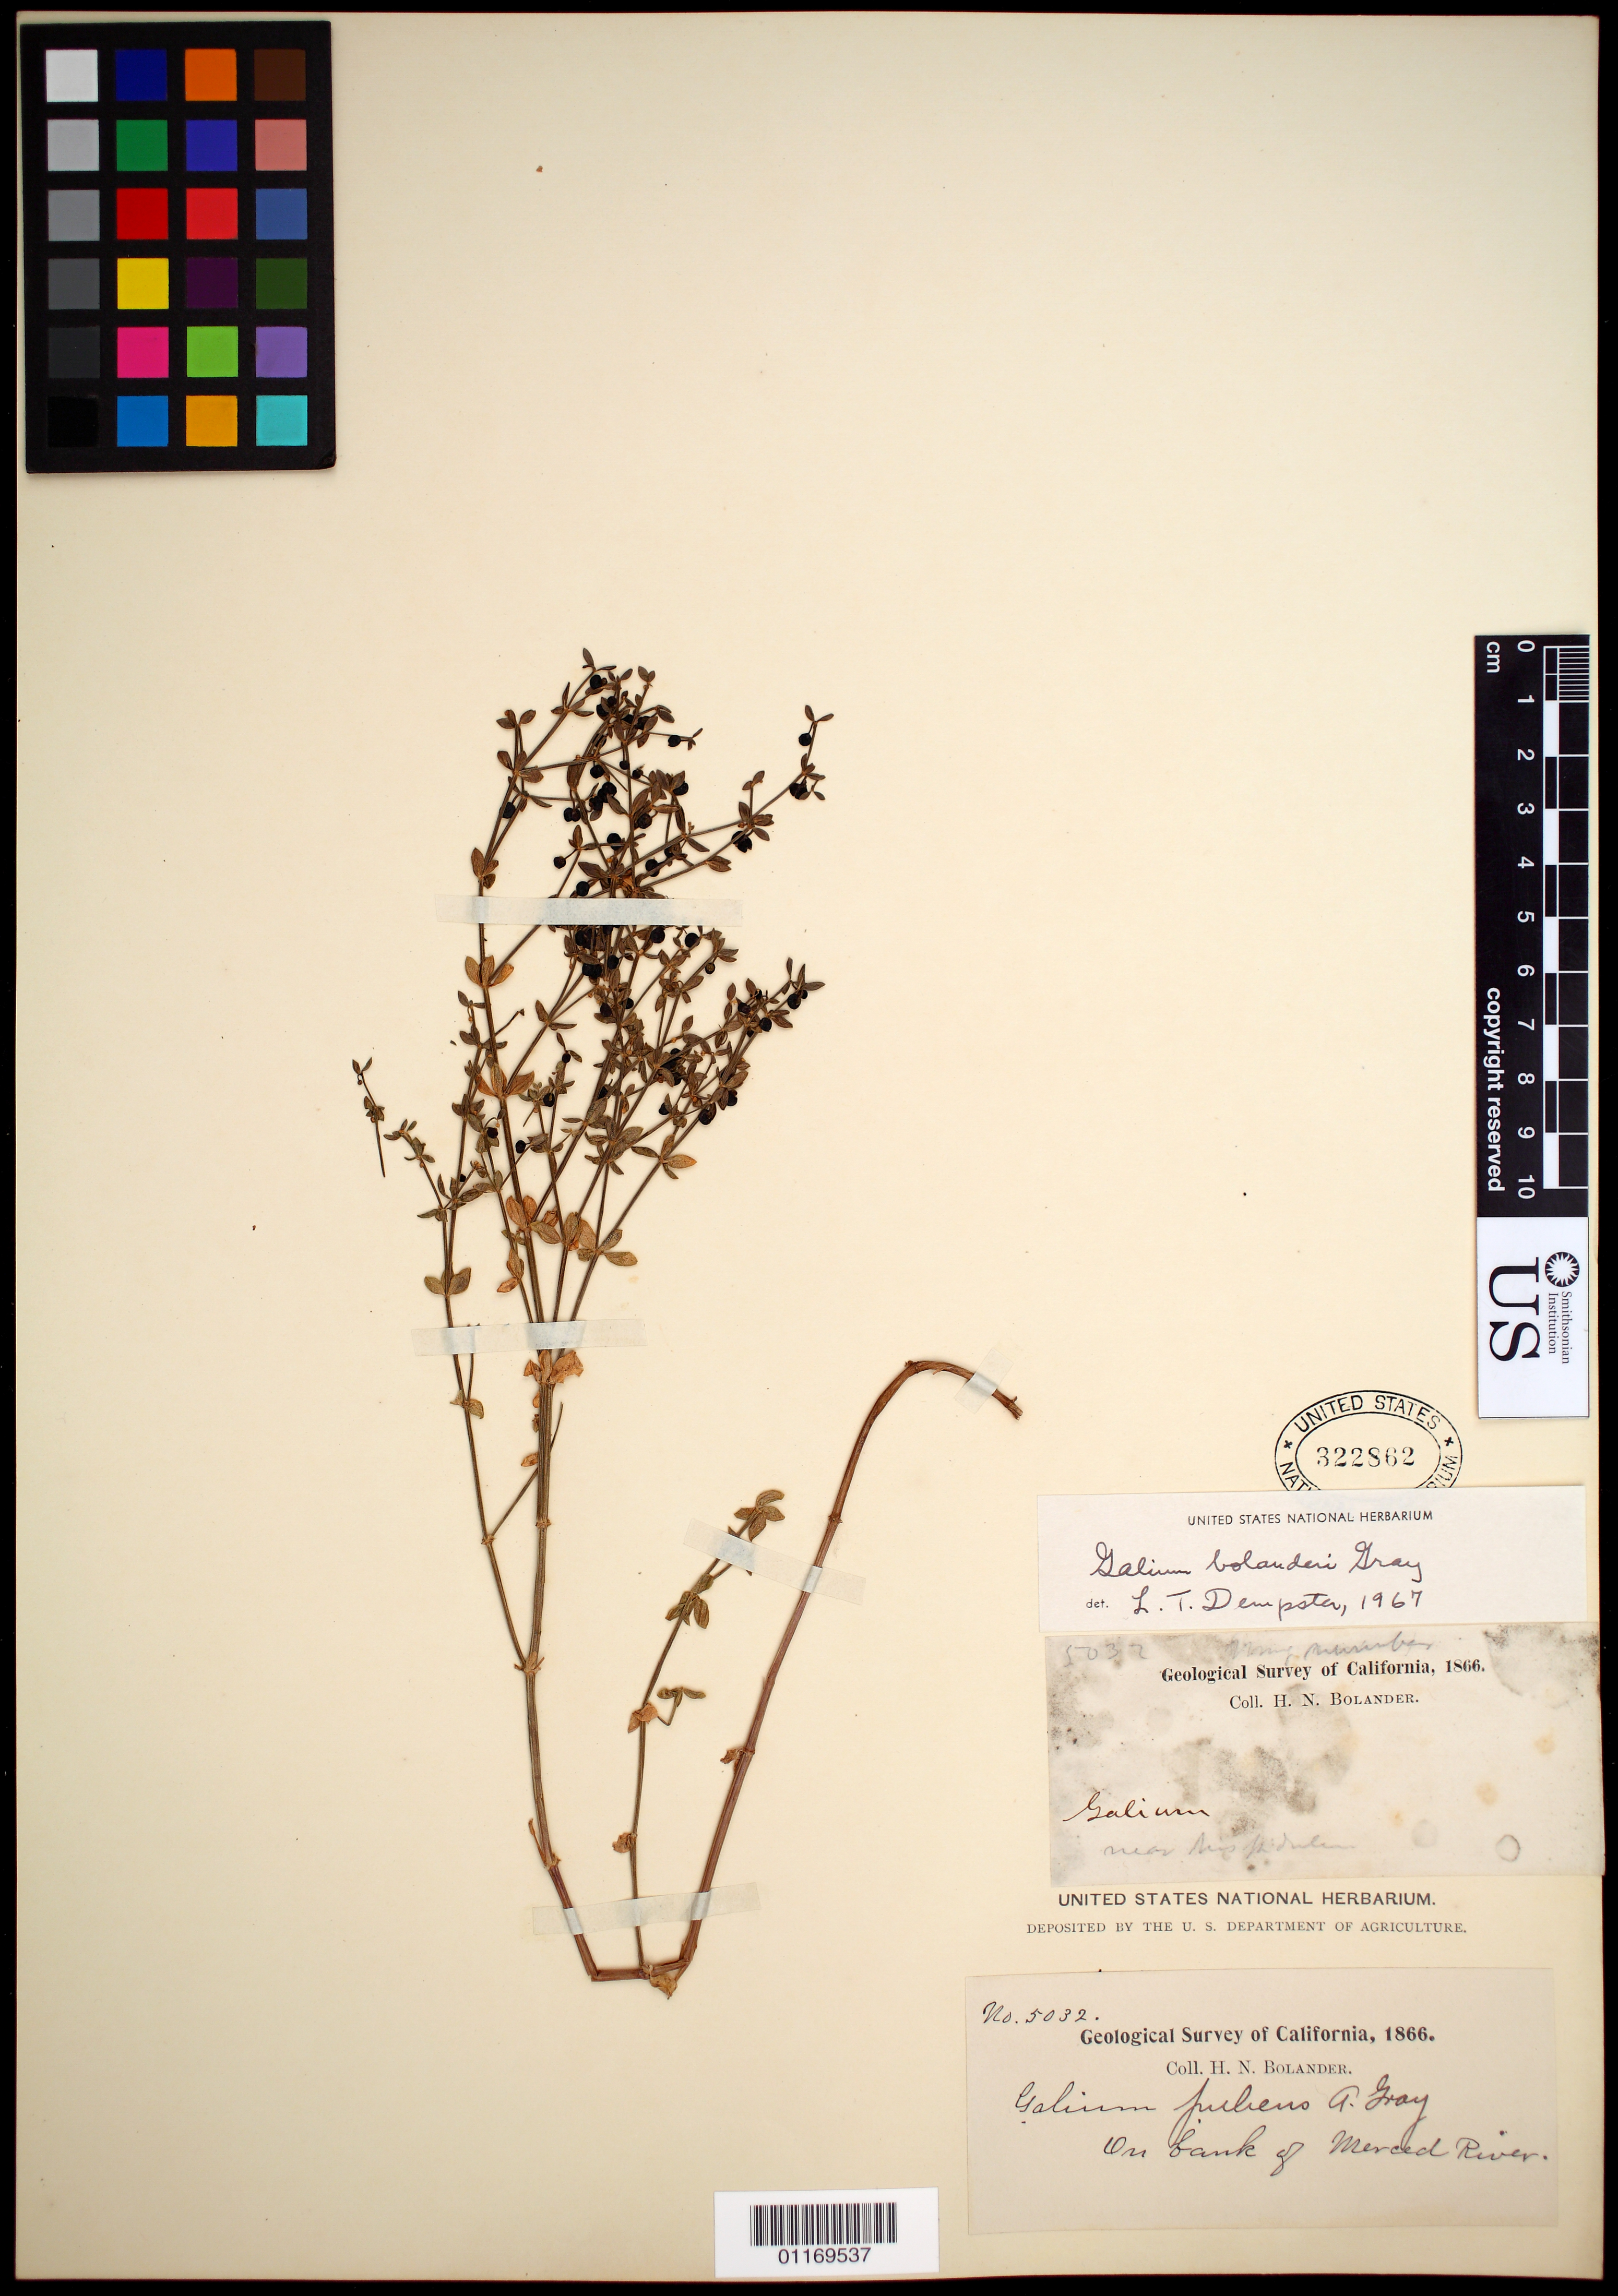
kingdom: Plantae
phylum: Tracheophyta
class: Magnoliopsida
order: Gentianales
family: Rubiaceae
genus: Galium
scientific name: Galium bolanderi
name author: A. Gray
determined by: Dempster, L. T.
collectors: H. Bolander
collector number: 5032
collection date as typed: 1866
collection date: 1866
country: United States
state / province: California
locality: on bank of Merced River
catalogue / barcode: US 322862